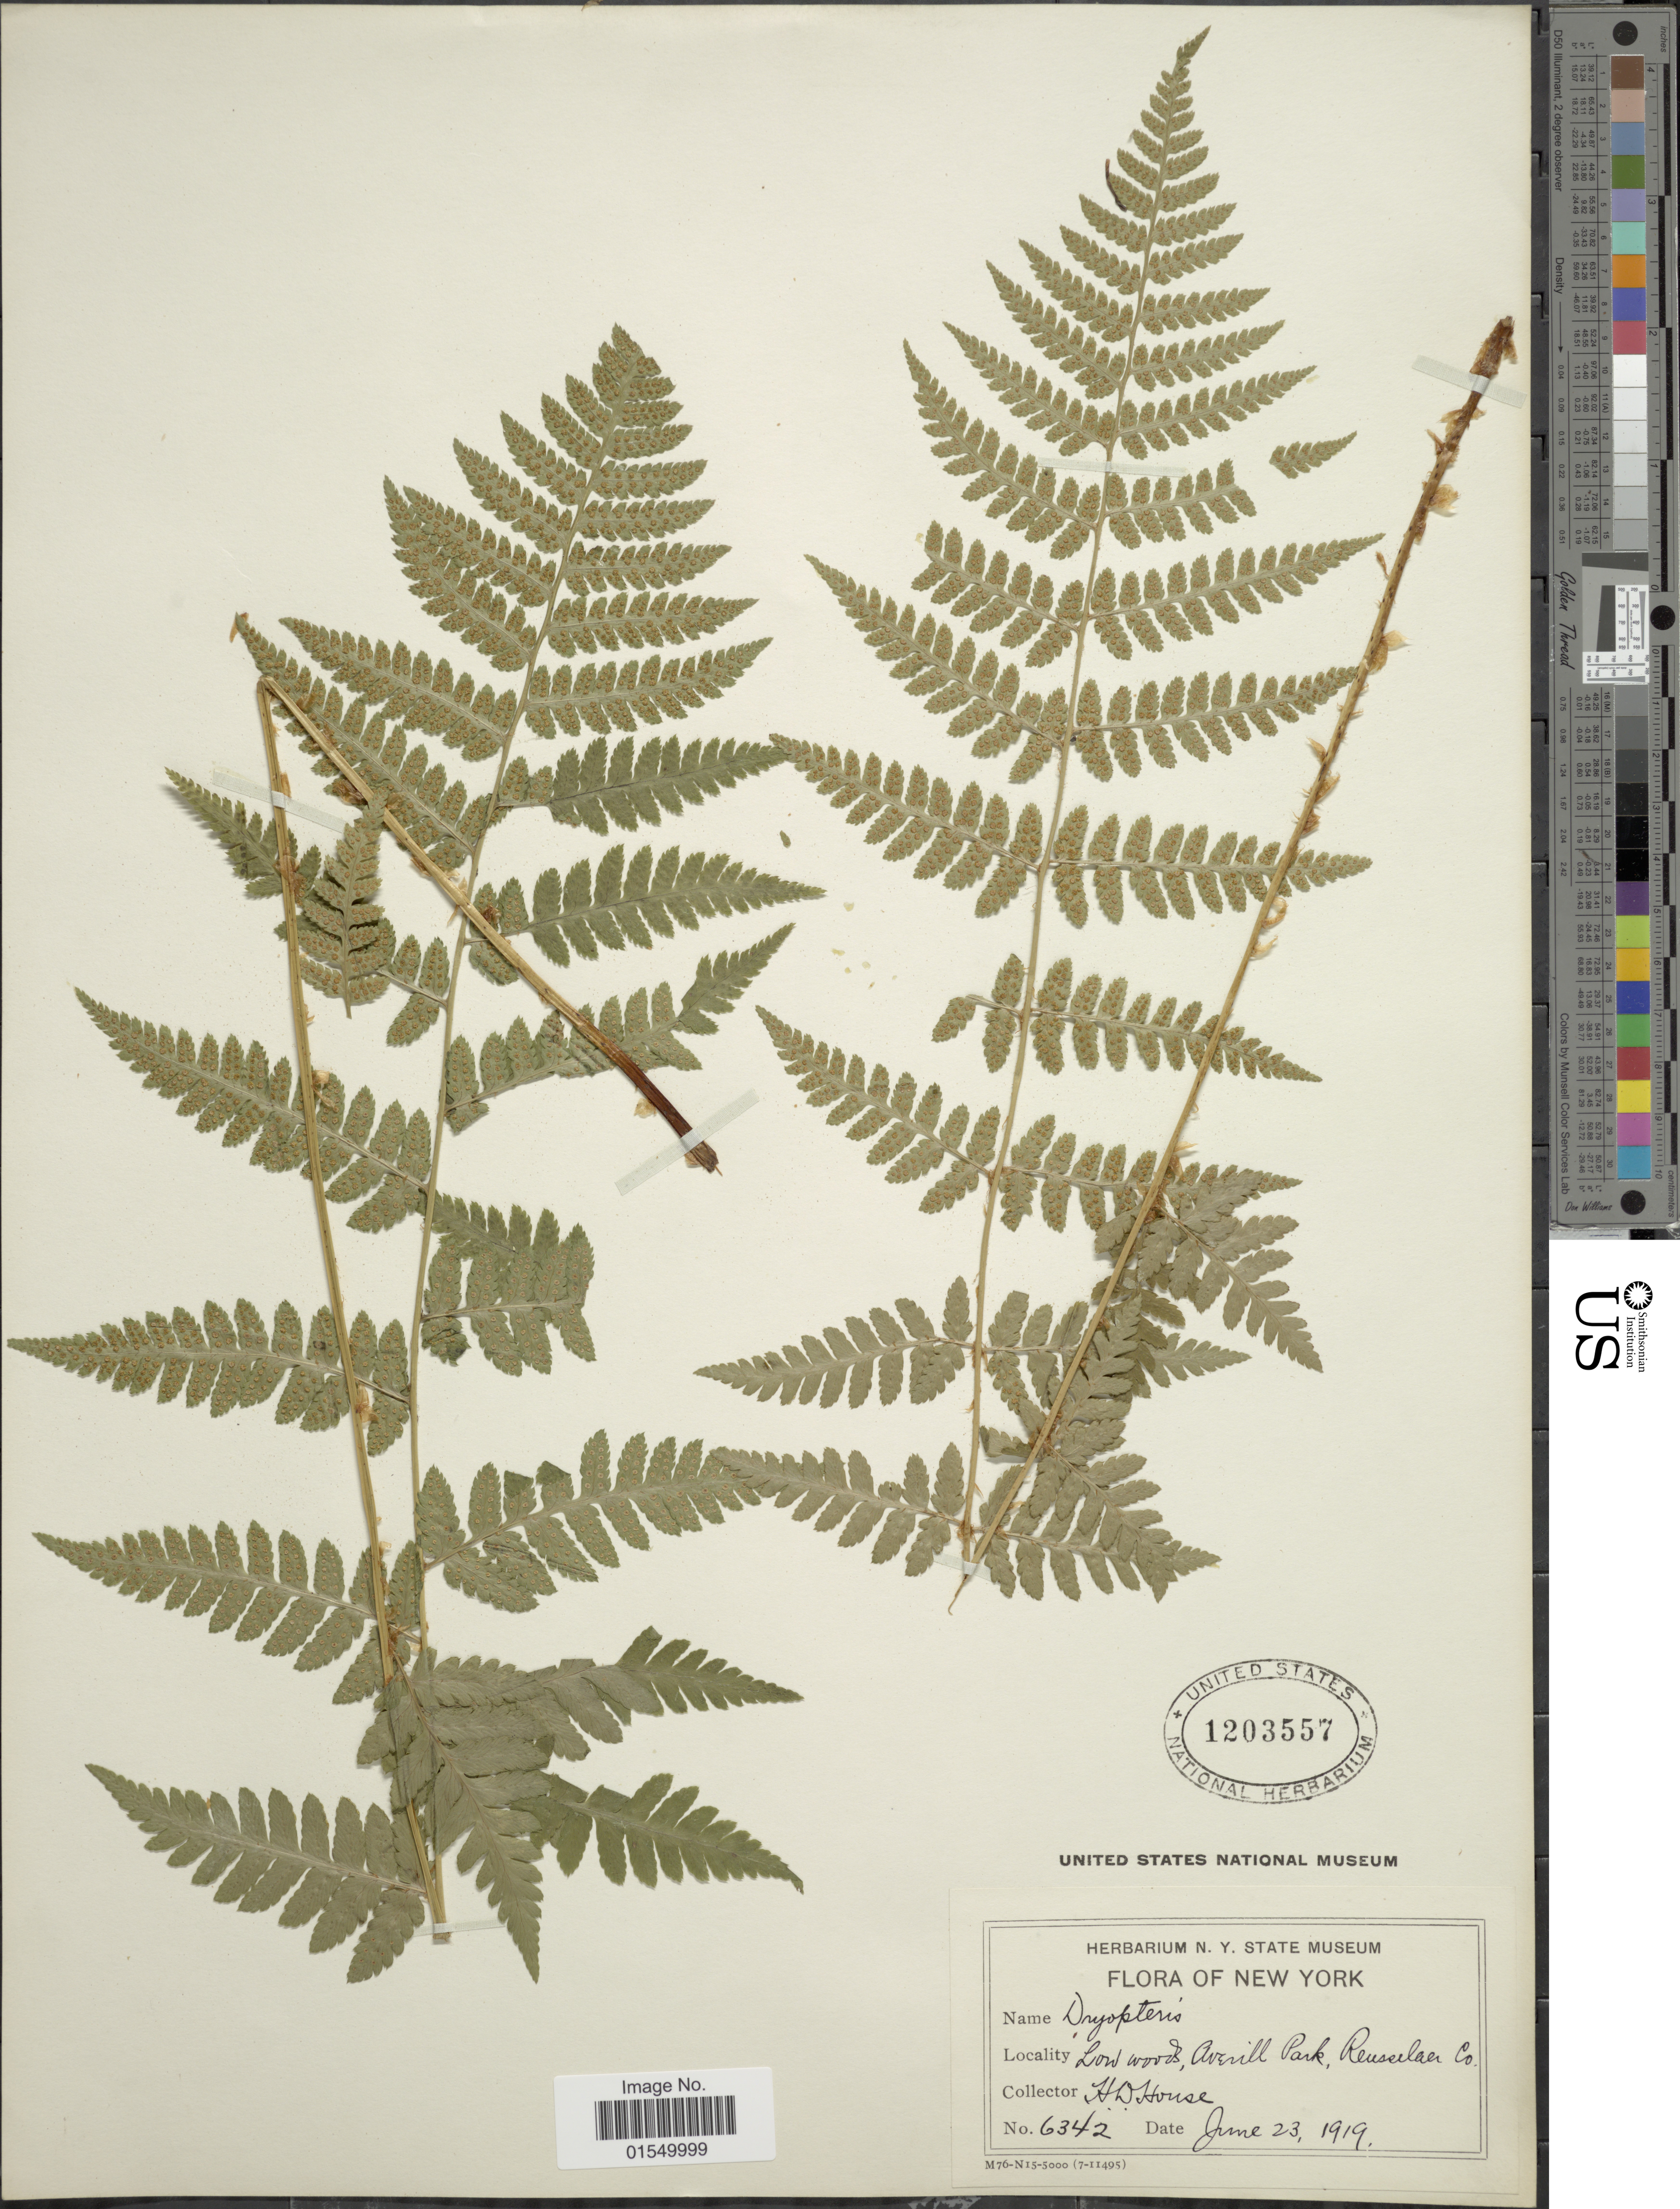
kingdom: Plantae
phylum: Tracheophyta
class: Polypodiopsida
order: Polypodiales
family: Dryopteridaceae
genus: Dryopteris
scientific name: Dryopteris x boottii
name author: Underw.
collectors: H. D. House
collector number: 6342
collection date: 1919-06-23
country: United States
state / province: New York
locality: Low woods, Avenill Park, Rensselaer Co.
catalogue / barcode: US 1203557